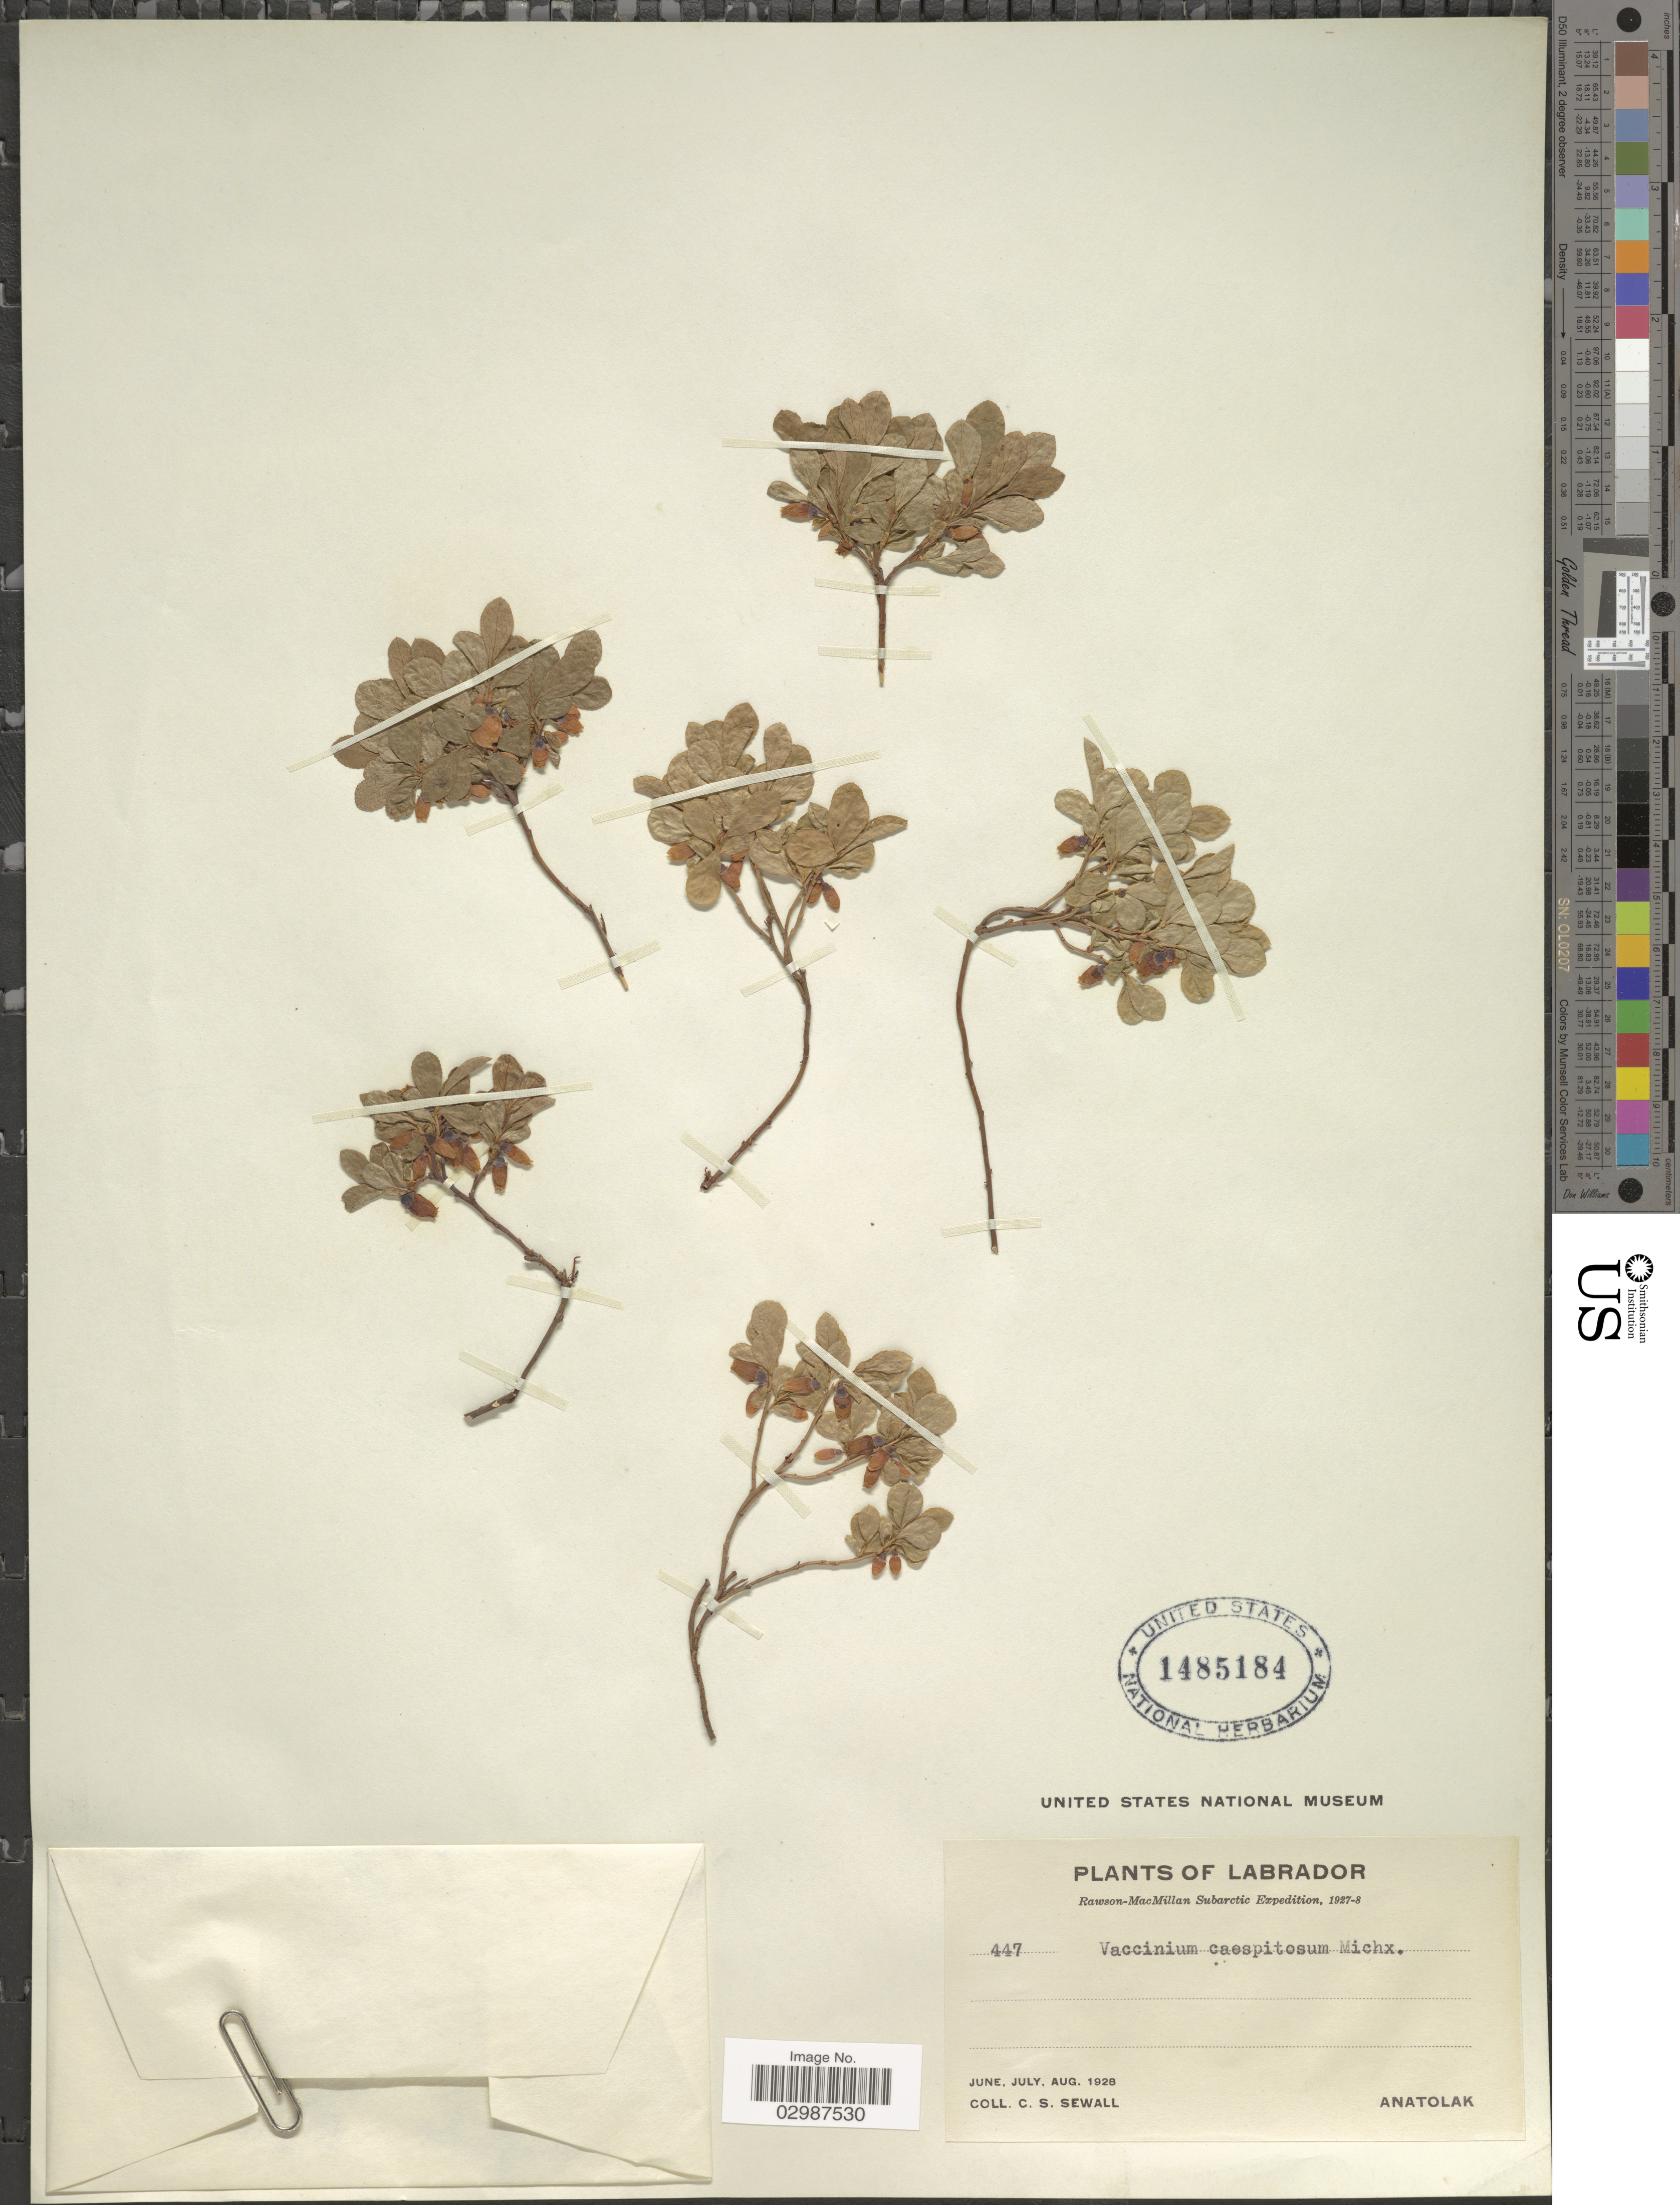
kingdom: Plantae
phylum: Tracheophyta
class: Magnoliopsida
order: Ericales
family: Ericaceae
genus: Vaccinium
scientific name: Vaccinium caespitosum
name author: Michx.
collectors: C. Sewall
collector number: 447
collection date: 1928-06/1928-08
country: Canada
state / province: Newfoundland and Labrador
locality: Labrador. Rawson-MacMillan Subarctic. Anatolak.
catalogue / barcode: US 1485184